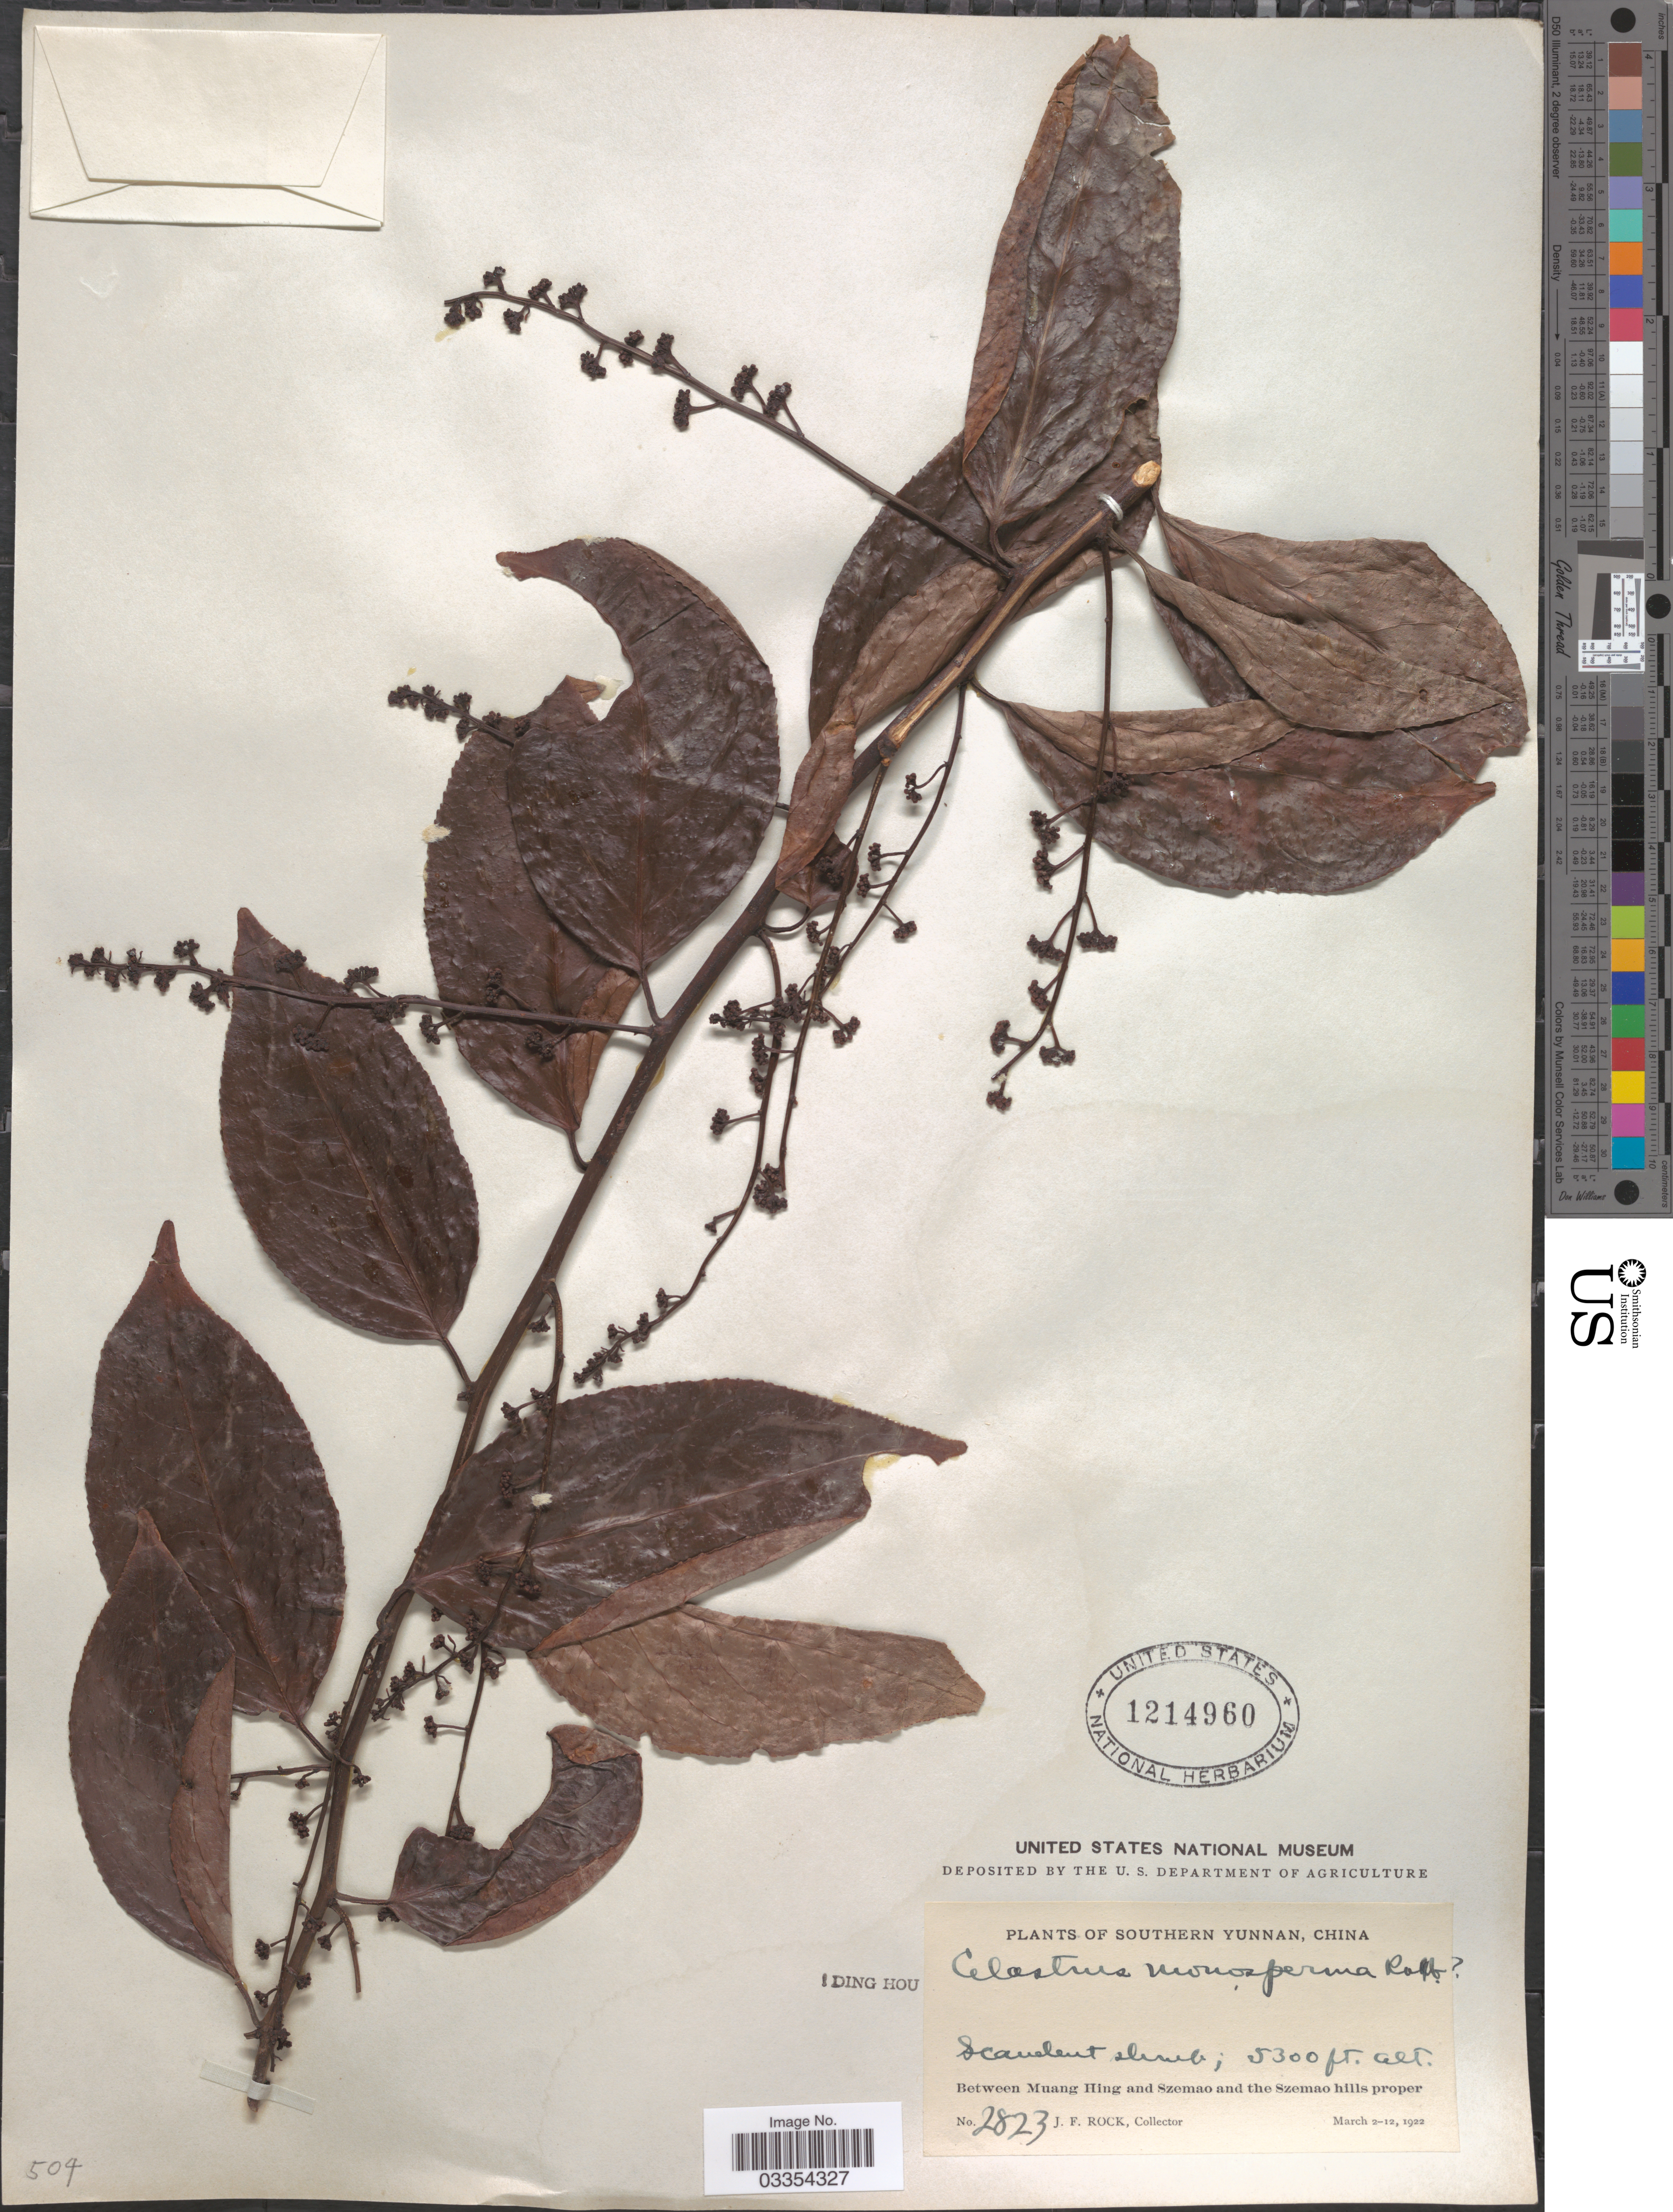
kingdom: Plantae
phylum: Tracheophyta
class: Magnoliopsida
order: Celastrales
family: Celastraceae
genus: Celastrus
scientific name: Celastrus monospermus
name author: Roxb.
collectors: J. Rock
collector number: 2823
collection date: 1922-03-02/1922-03-12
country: China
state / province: Yunnan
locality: Southern Yunnan. Between Muang Hing and Szemao hills proper.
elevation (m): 1615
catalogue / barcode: US 1214960